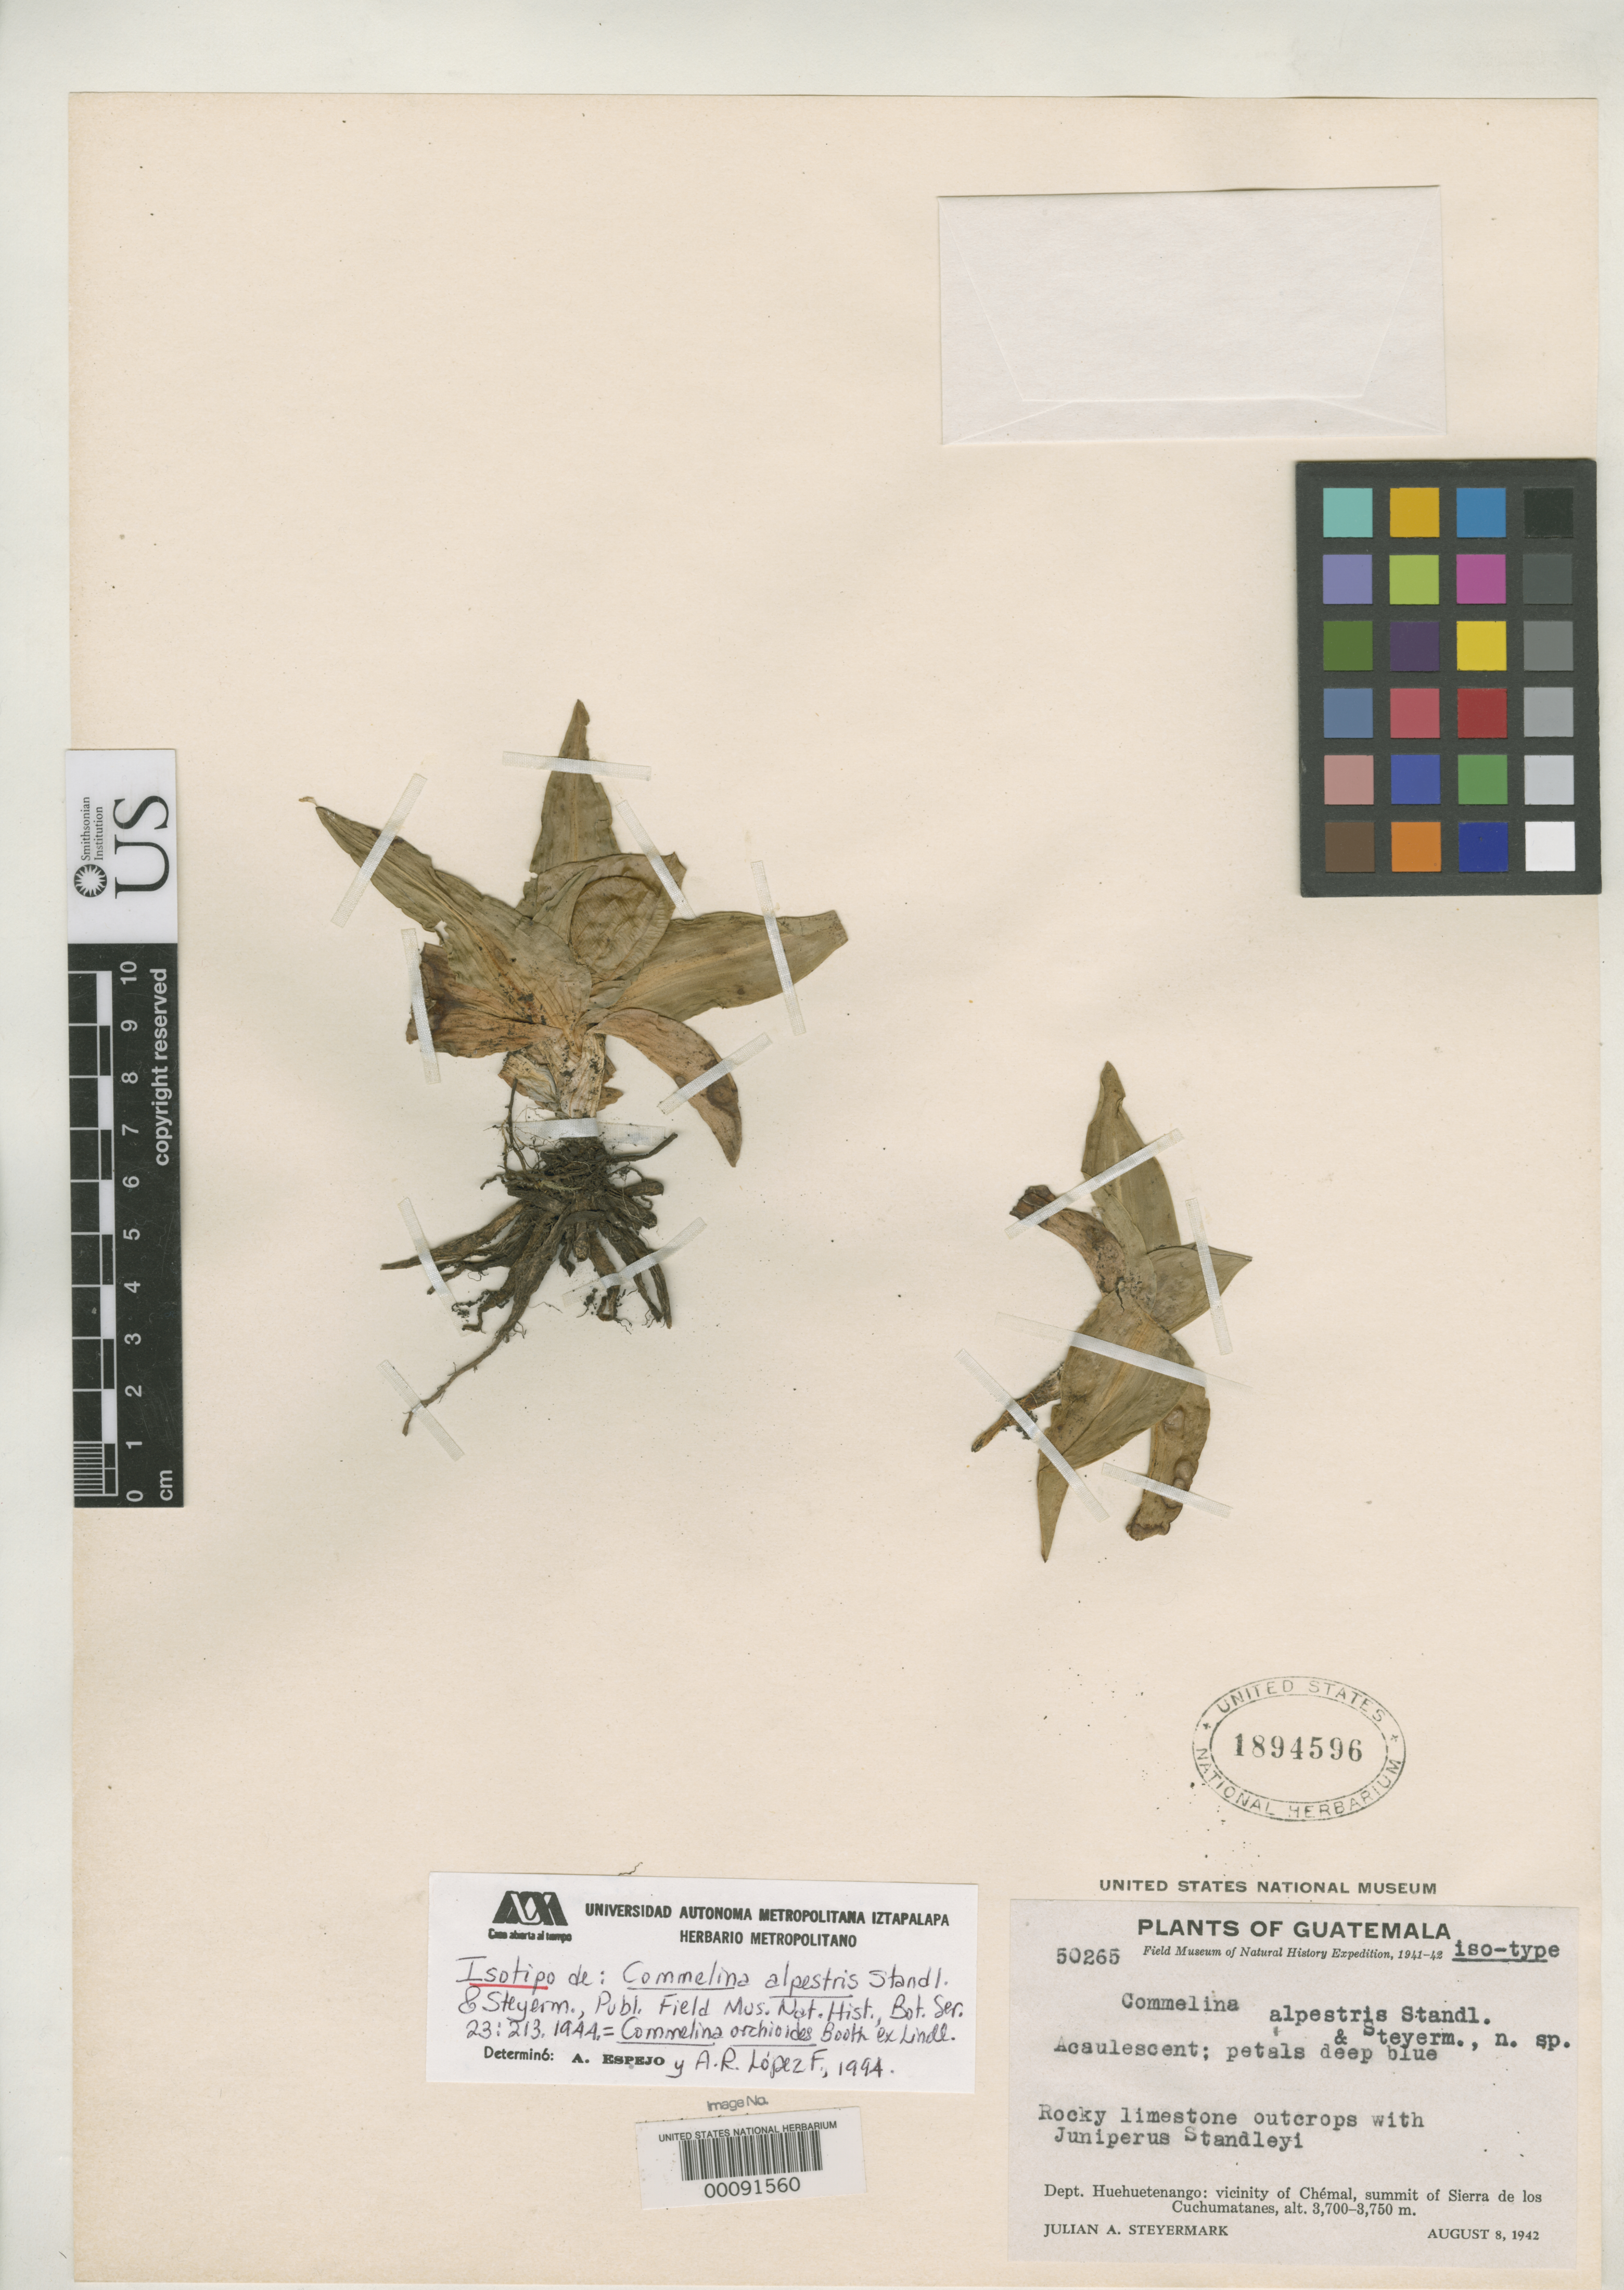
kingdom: Plantae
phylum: Tracheophyta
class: Liliopsida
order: Commelinales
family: Commelinaceae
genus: Commelina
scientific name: Commelina alpestris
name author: Standl. & Steyerm.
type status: Isotype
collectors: J. Steyermark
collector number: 50265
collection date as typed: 08 Aug 1942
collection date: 1942-08-08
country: Guatemala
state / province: Huehuetenango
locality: Sierra de las Cuchumatanes, vicinity of Chemal.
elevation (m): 3700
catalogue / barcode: US 1894596